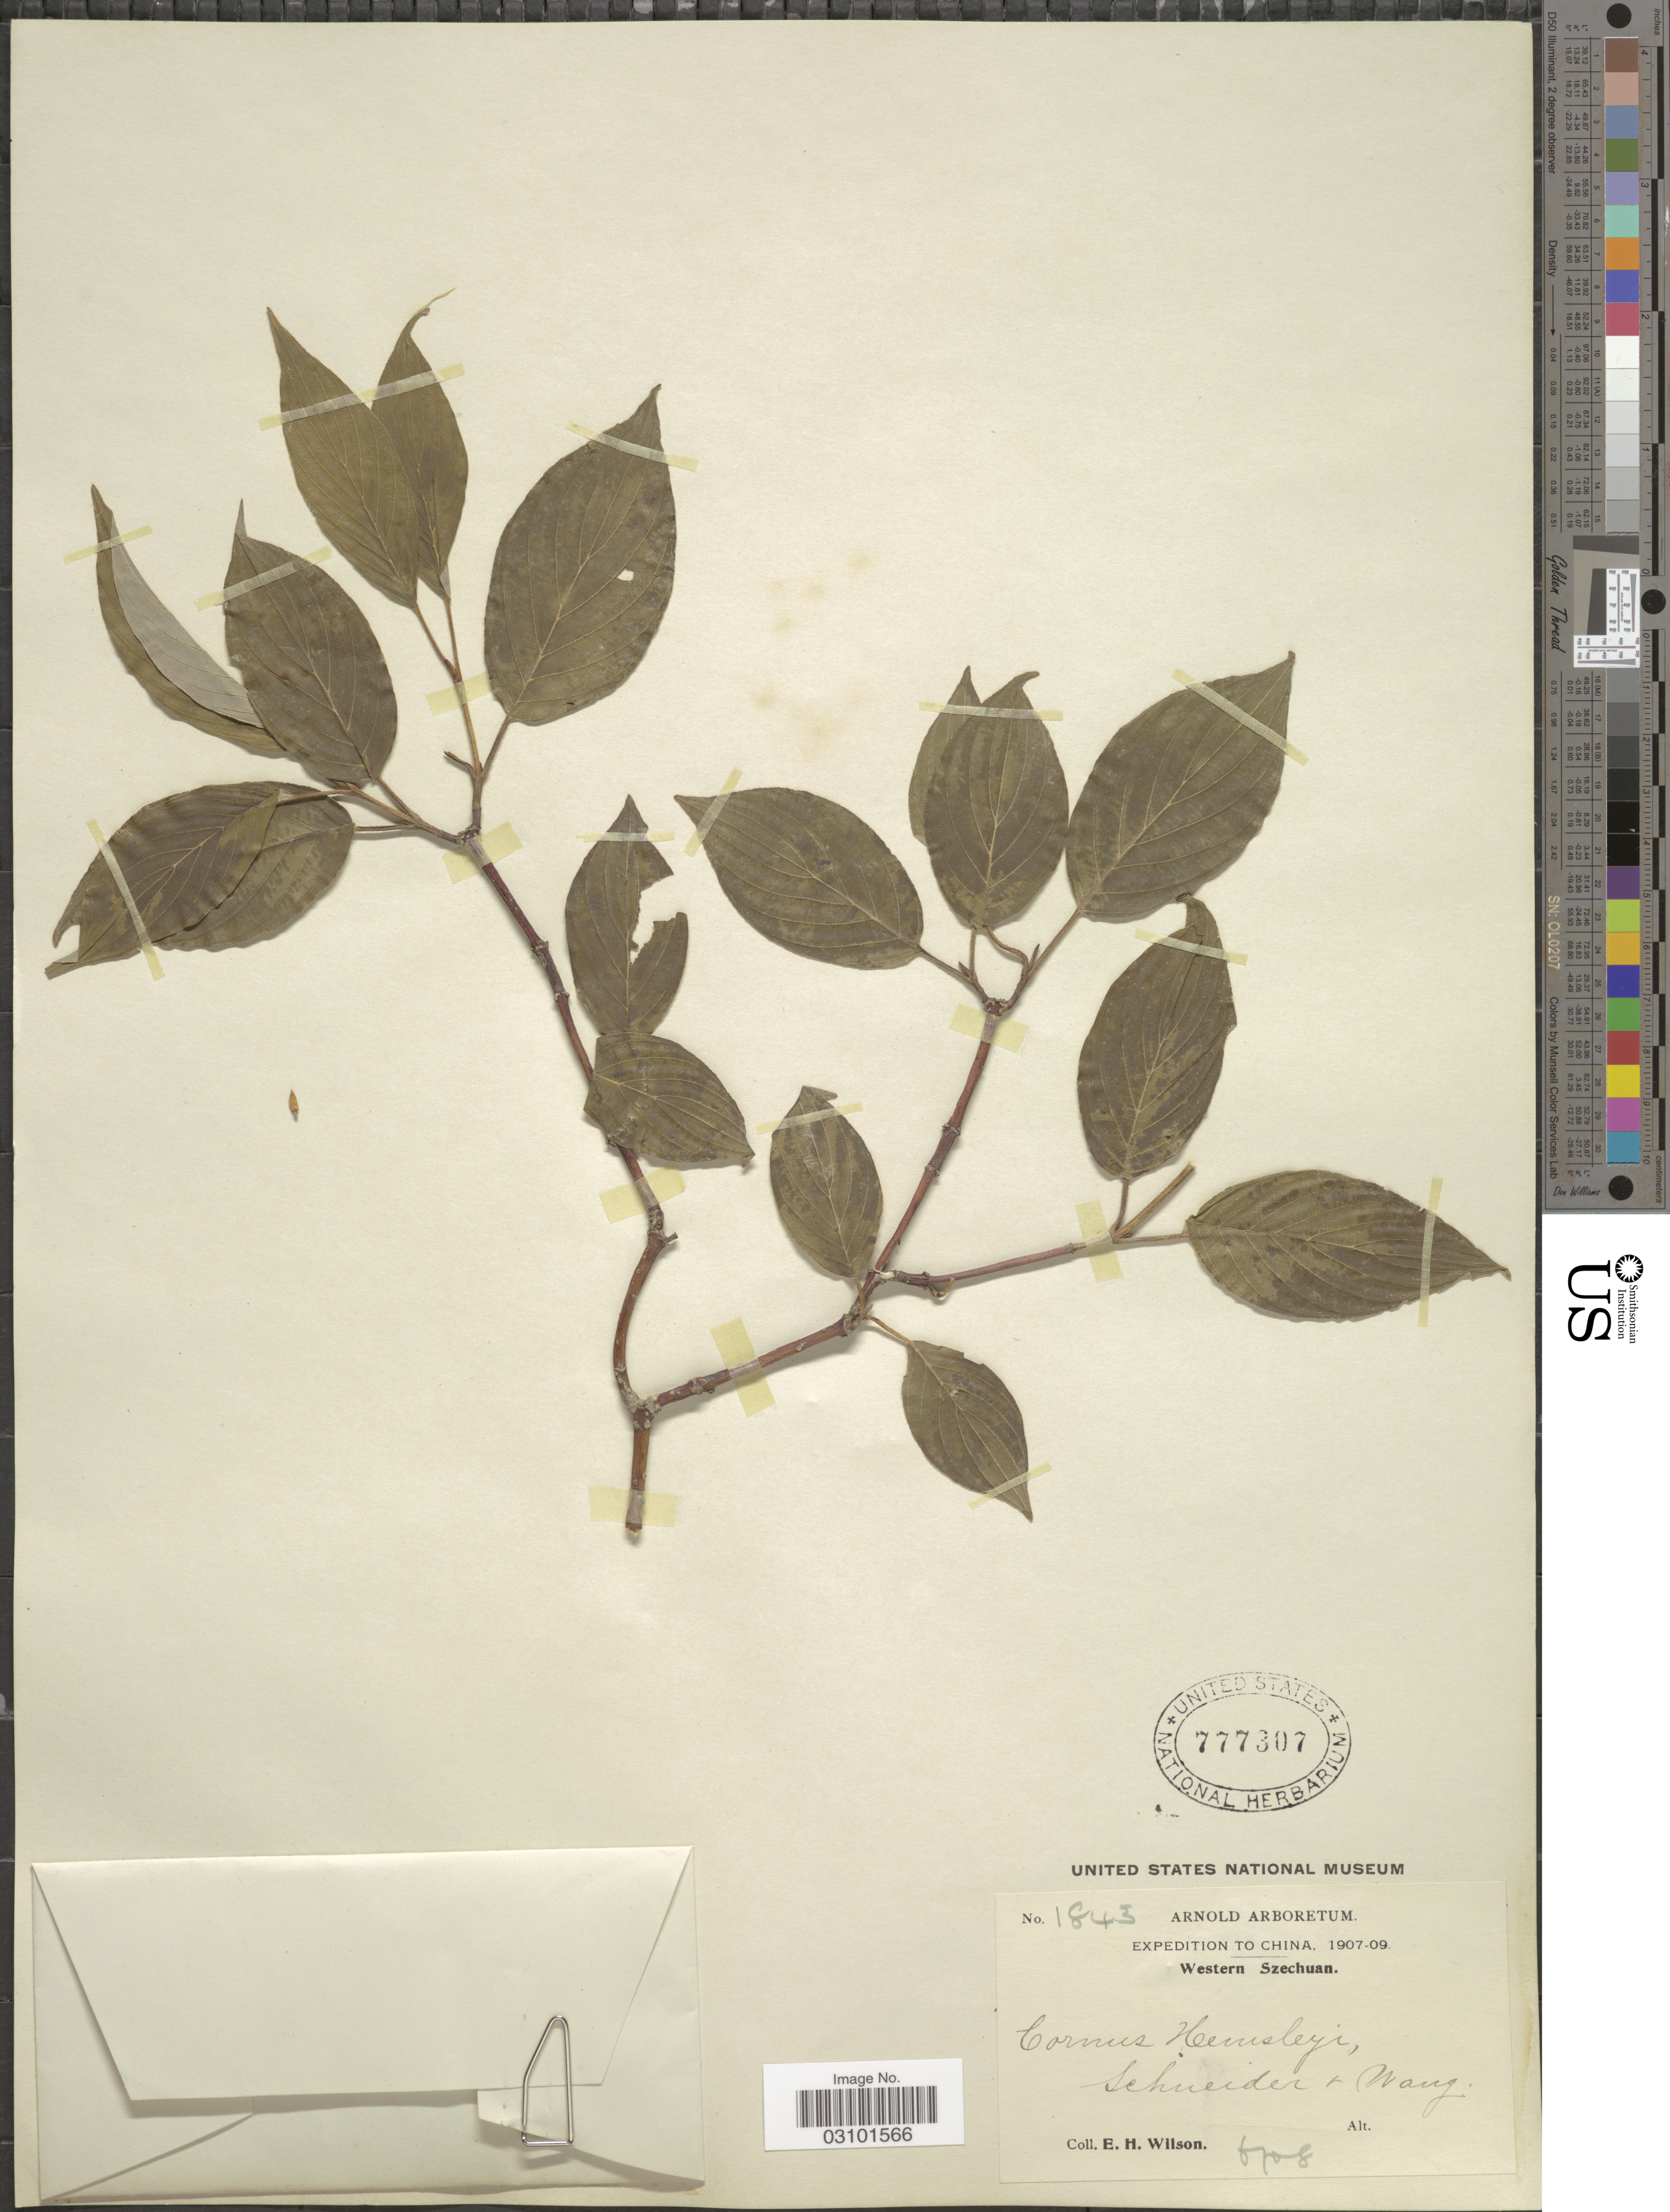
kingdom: Plantae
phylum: Tracheophyta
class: Magnoliopsida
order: Cornales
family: Cornaceae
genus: Cornus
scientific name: Cornus hemsleyi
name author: C.K. Schneid. & Wagnerin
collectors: E. Wilson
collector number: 1843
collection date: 1908-06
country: China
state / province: Sichuan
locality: Western Szechuan.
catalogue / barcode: US 777307